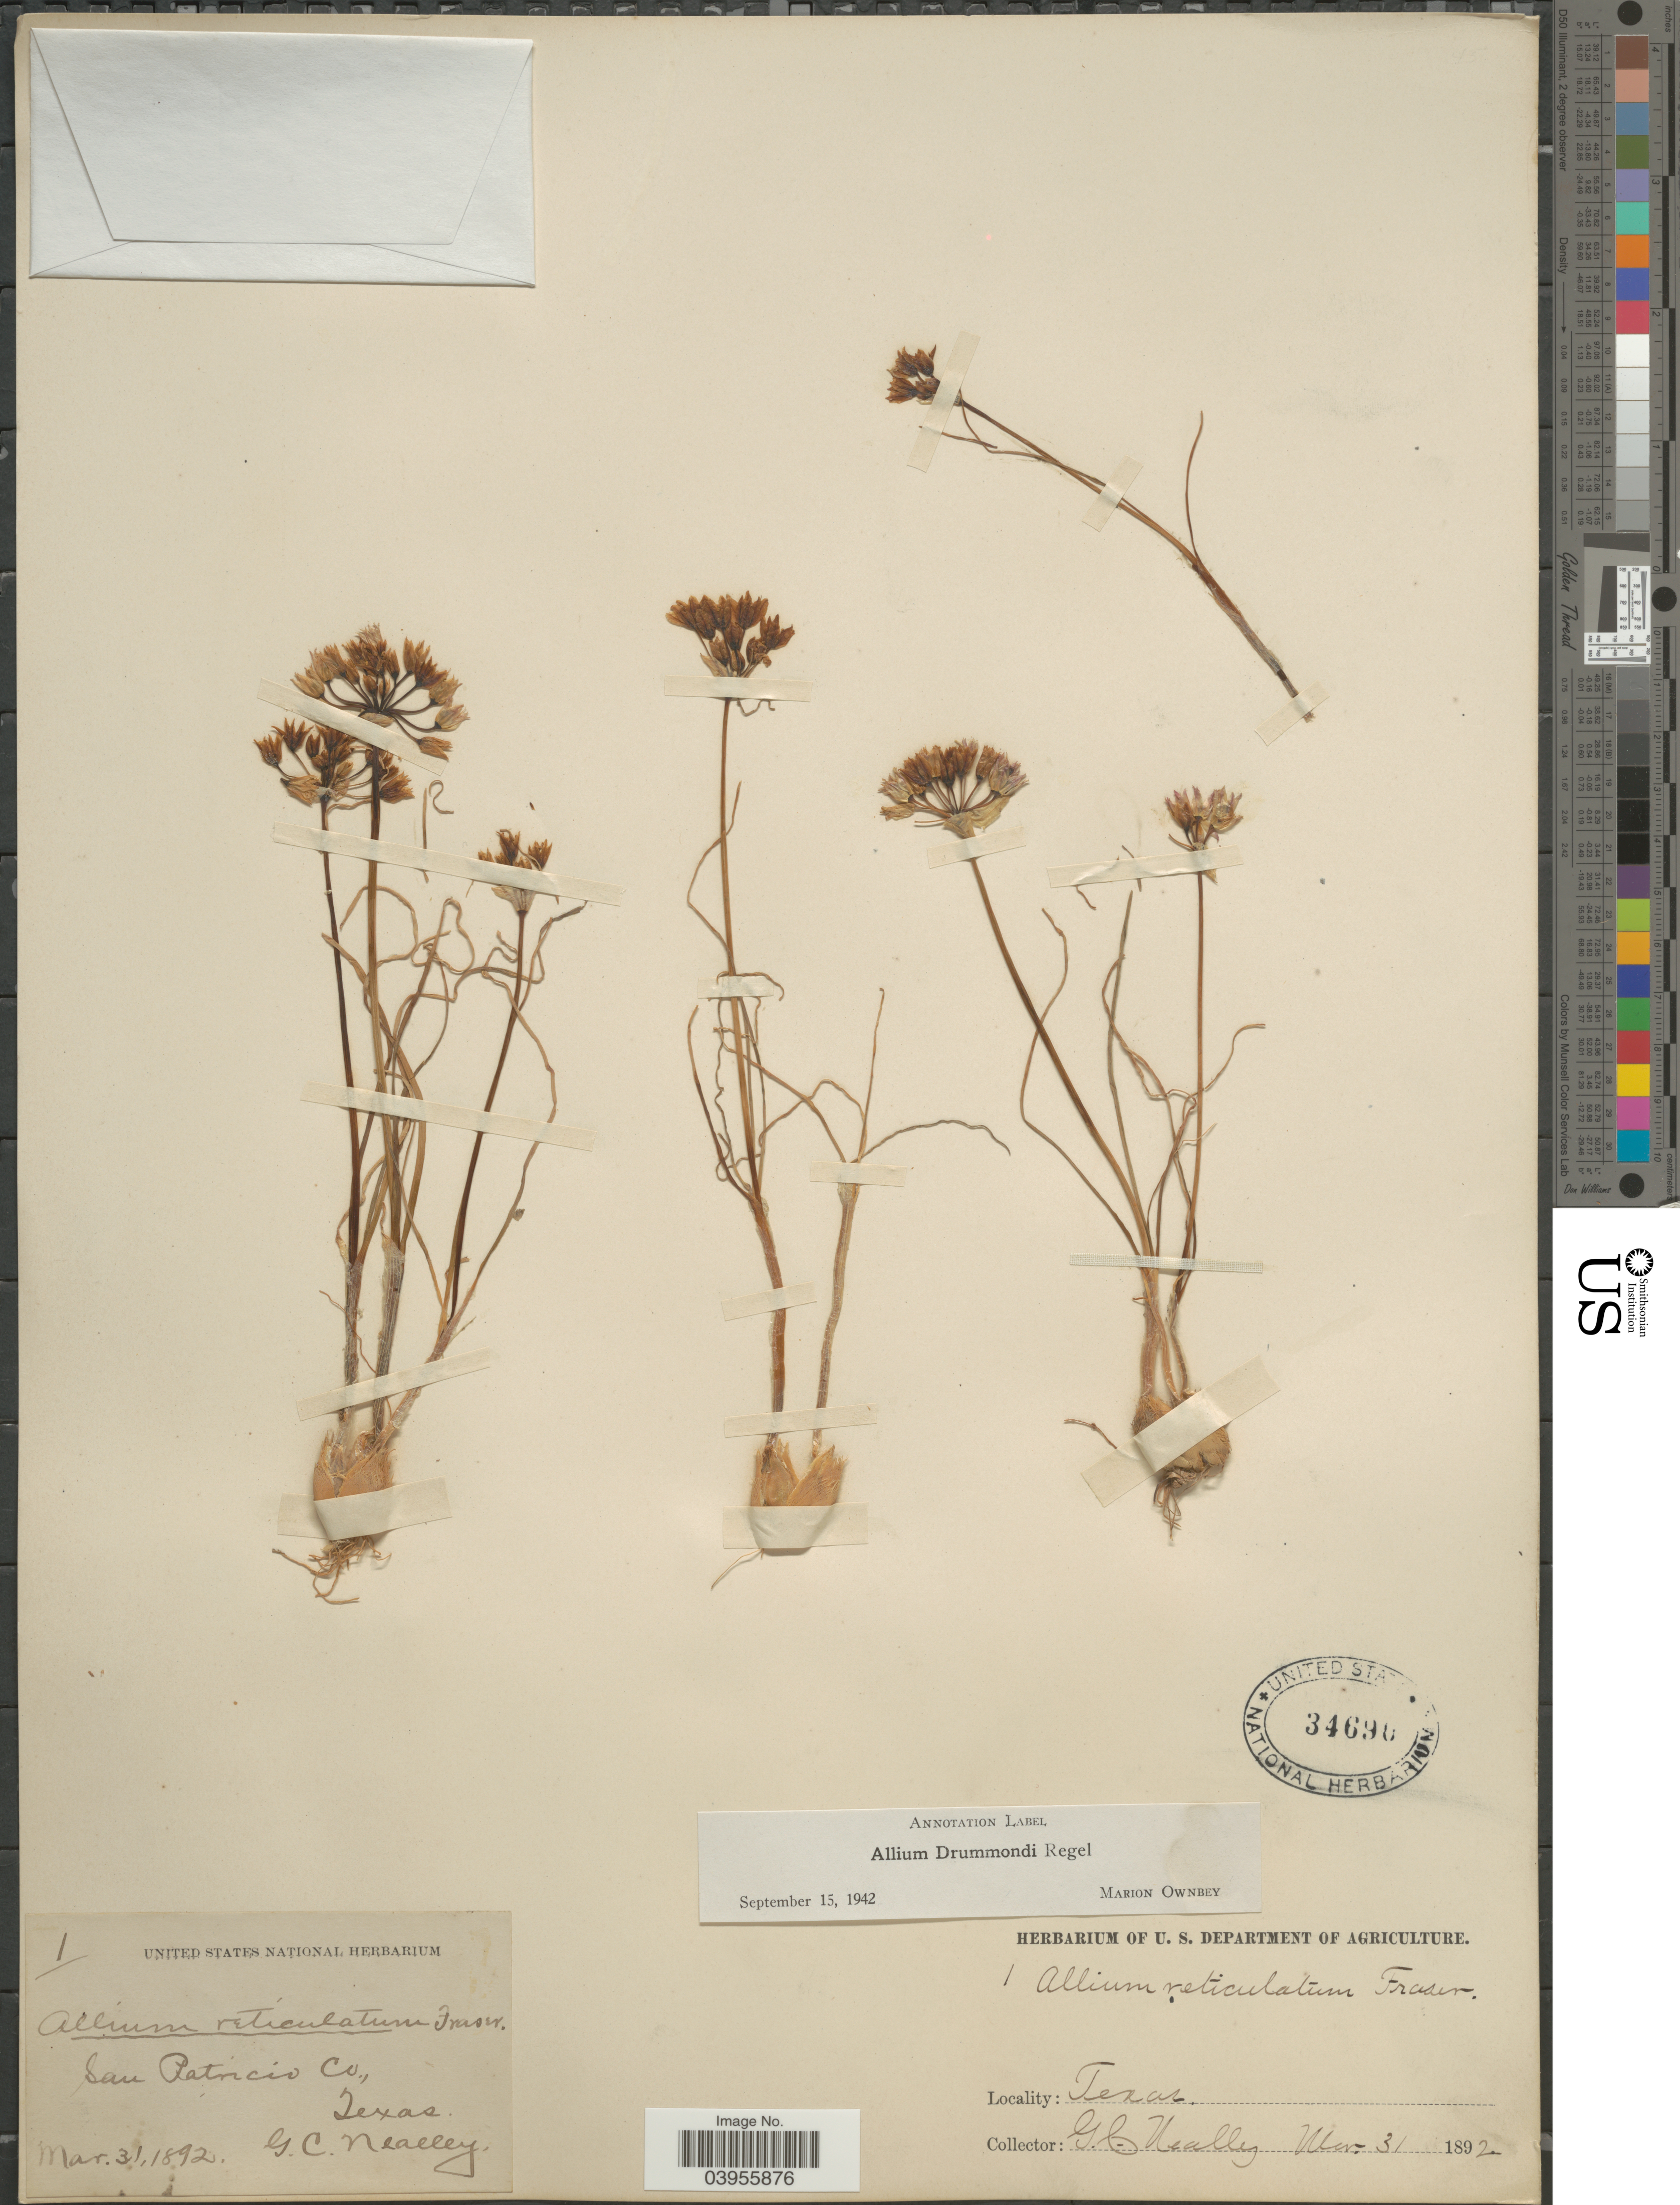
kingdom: Plantae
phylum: Tracheophyta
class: Liliopsida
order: Asparagales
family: Amaryllidaceae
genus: Allium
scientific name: Allium drummondii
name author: Regel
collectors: G. C. Nealley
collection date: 1892-03-31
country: United States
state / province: Texas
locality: San Patricio Co.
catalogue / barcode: US 34690